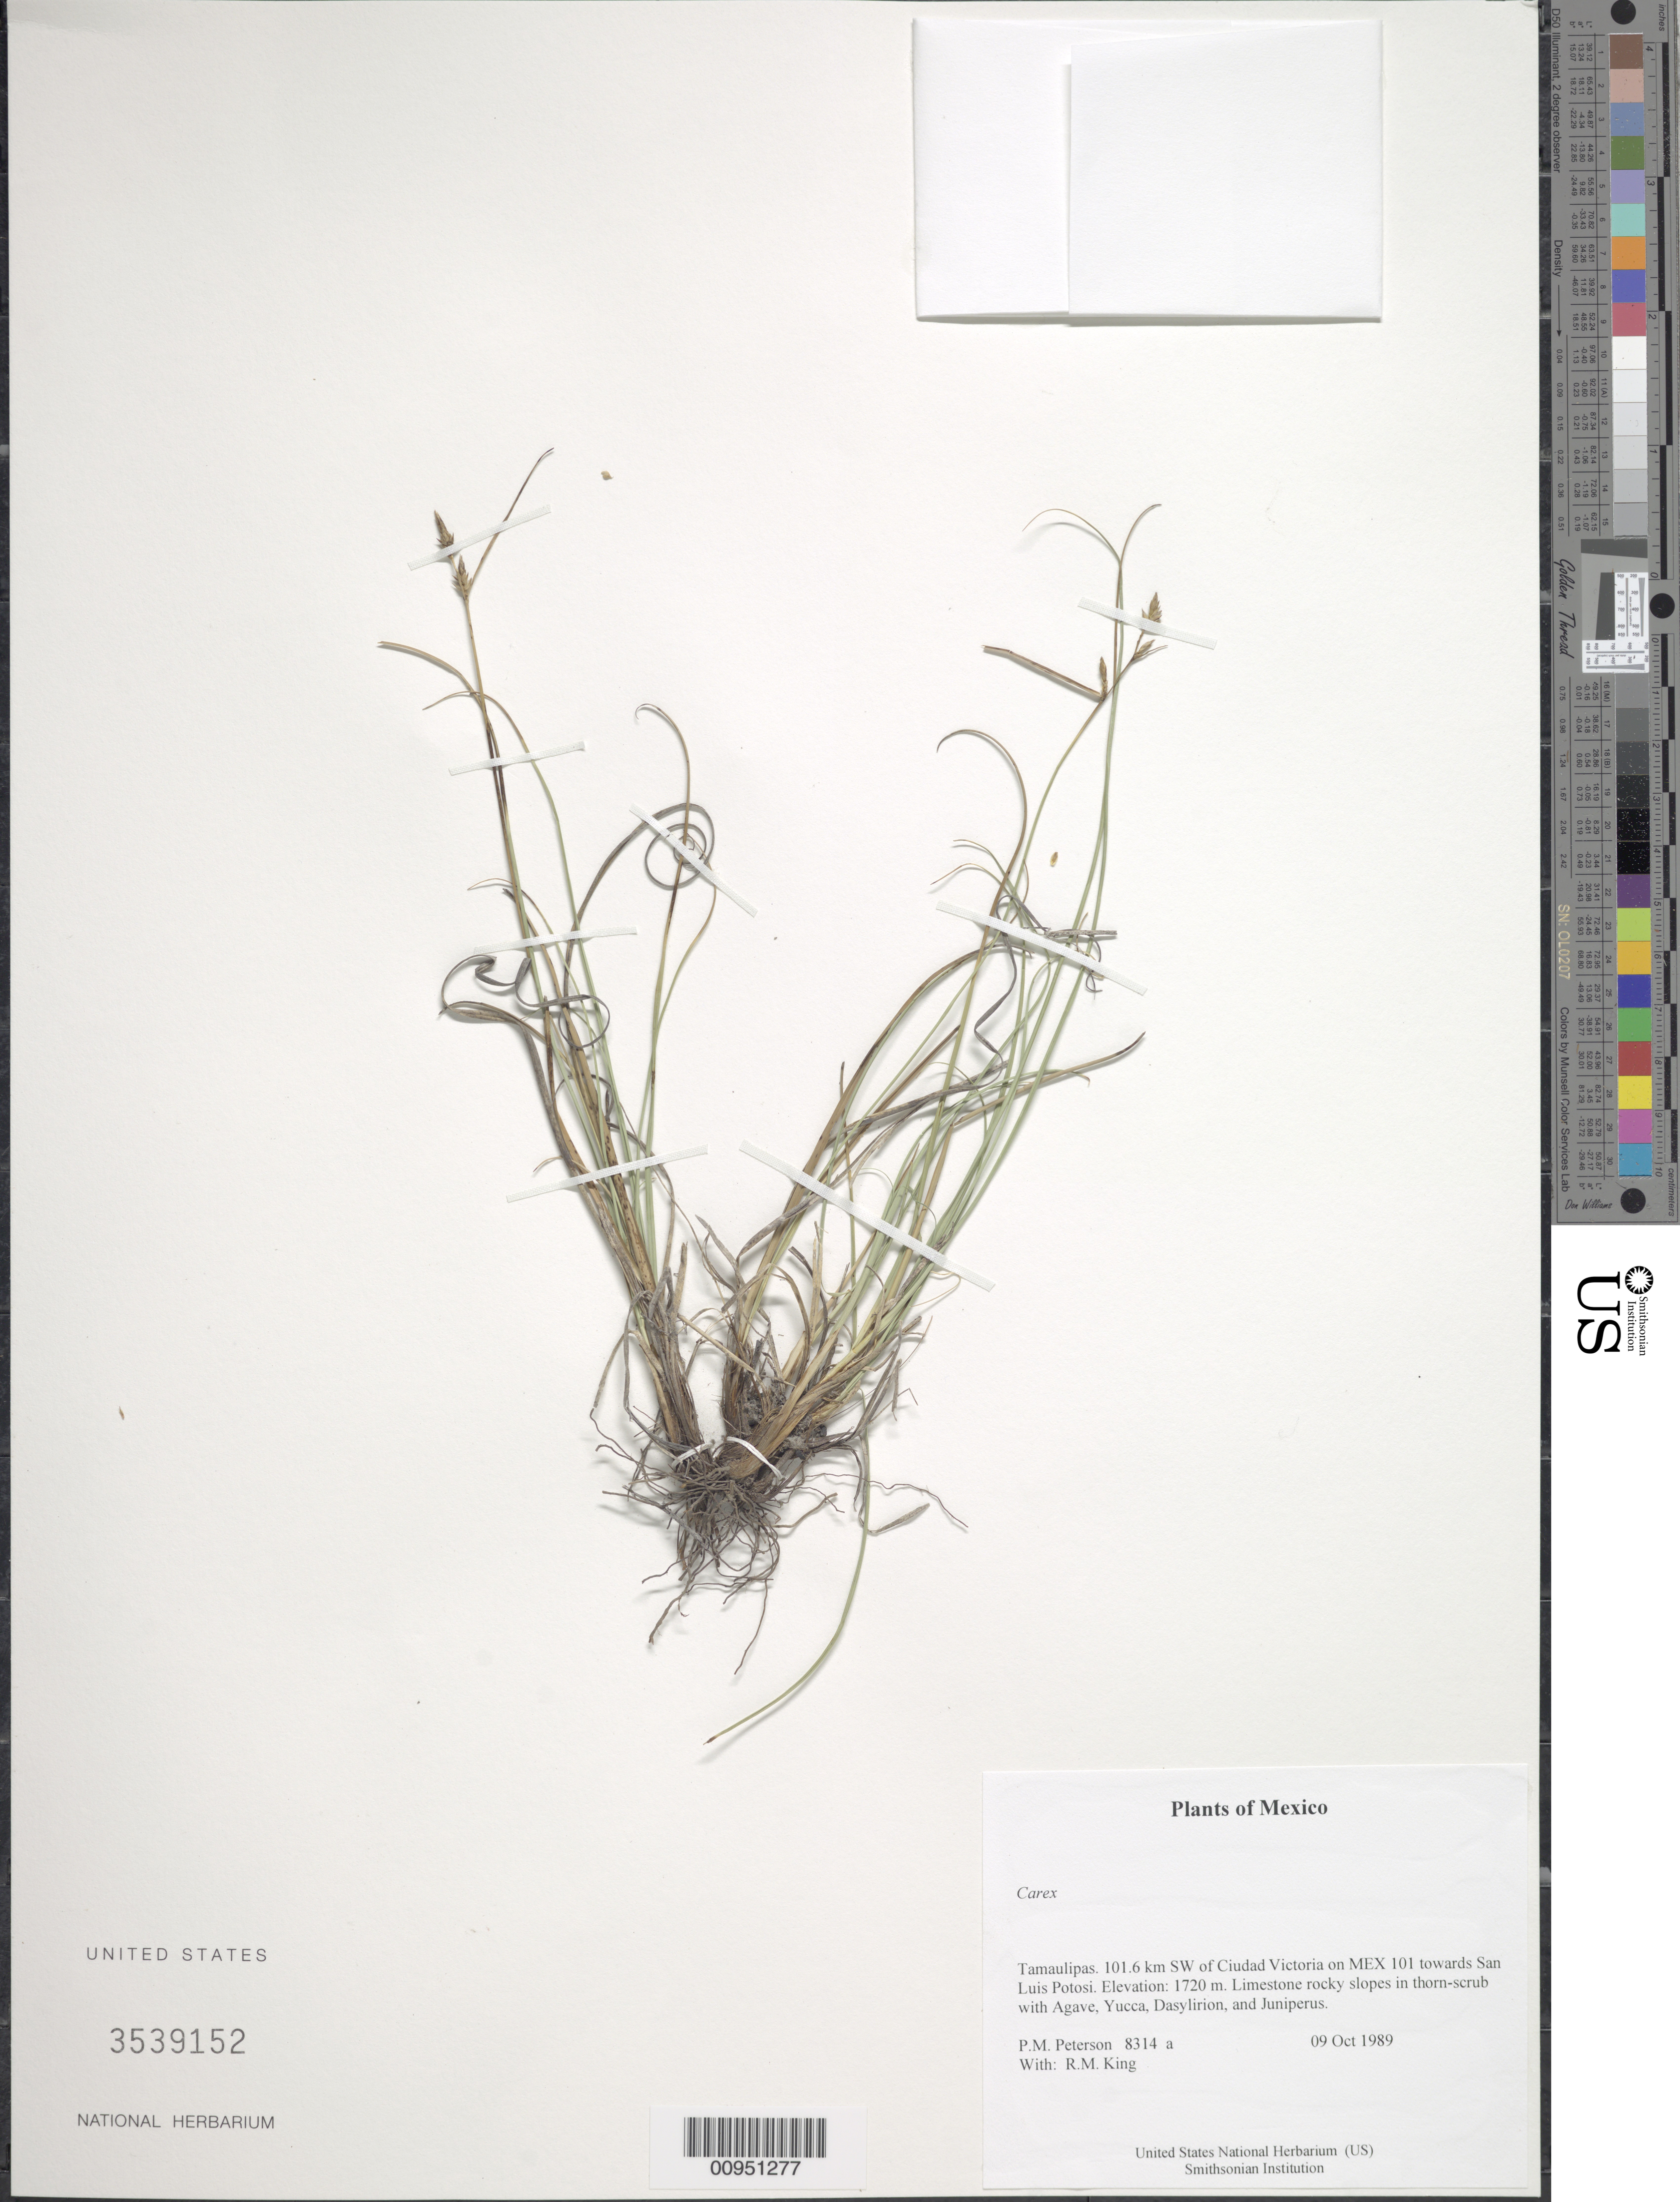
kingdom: Plantae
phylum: Tracheophyta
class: Liliopsida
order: Poales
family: Cyperaceae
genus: Carex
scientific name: Carex sp.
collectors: P. M. Peterson & R. M. King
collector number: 08314 a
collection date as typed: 09 Oct 1989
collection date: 1989-10-09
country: Mexico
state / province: Tamaulipas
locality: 101.6 km SW of Ciudad Victoria on MEX 101 towards San Luis Potosi.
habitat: Limestone rocky slopes in thorn-scrub with Agave, Yucca, Dasylirion, and Juniperus.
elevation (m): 1720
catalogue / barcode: US 3539152